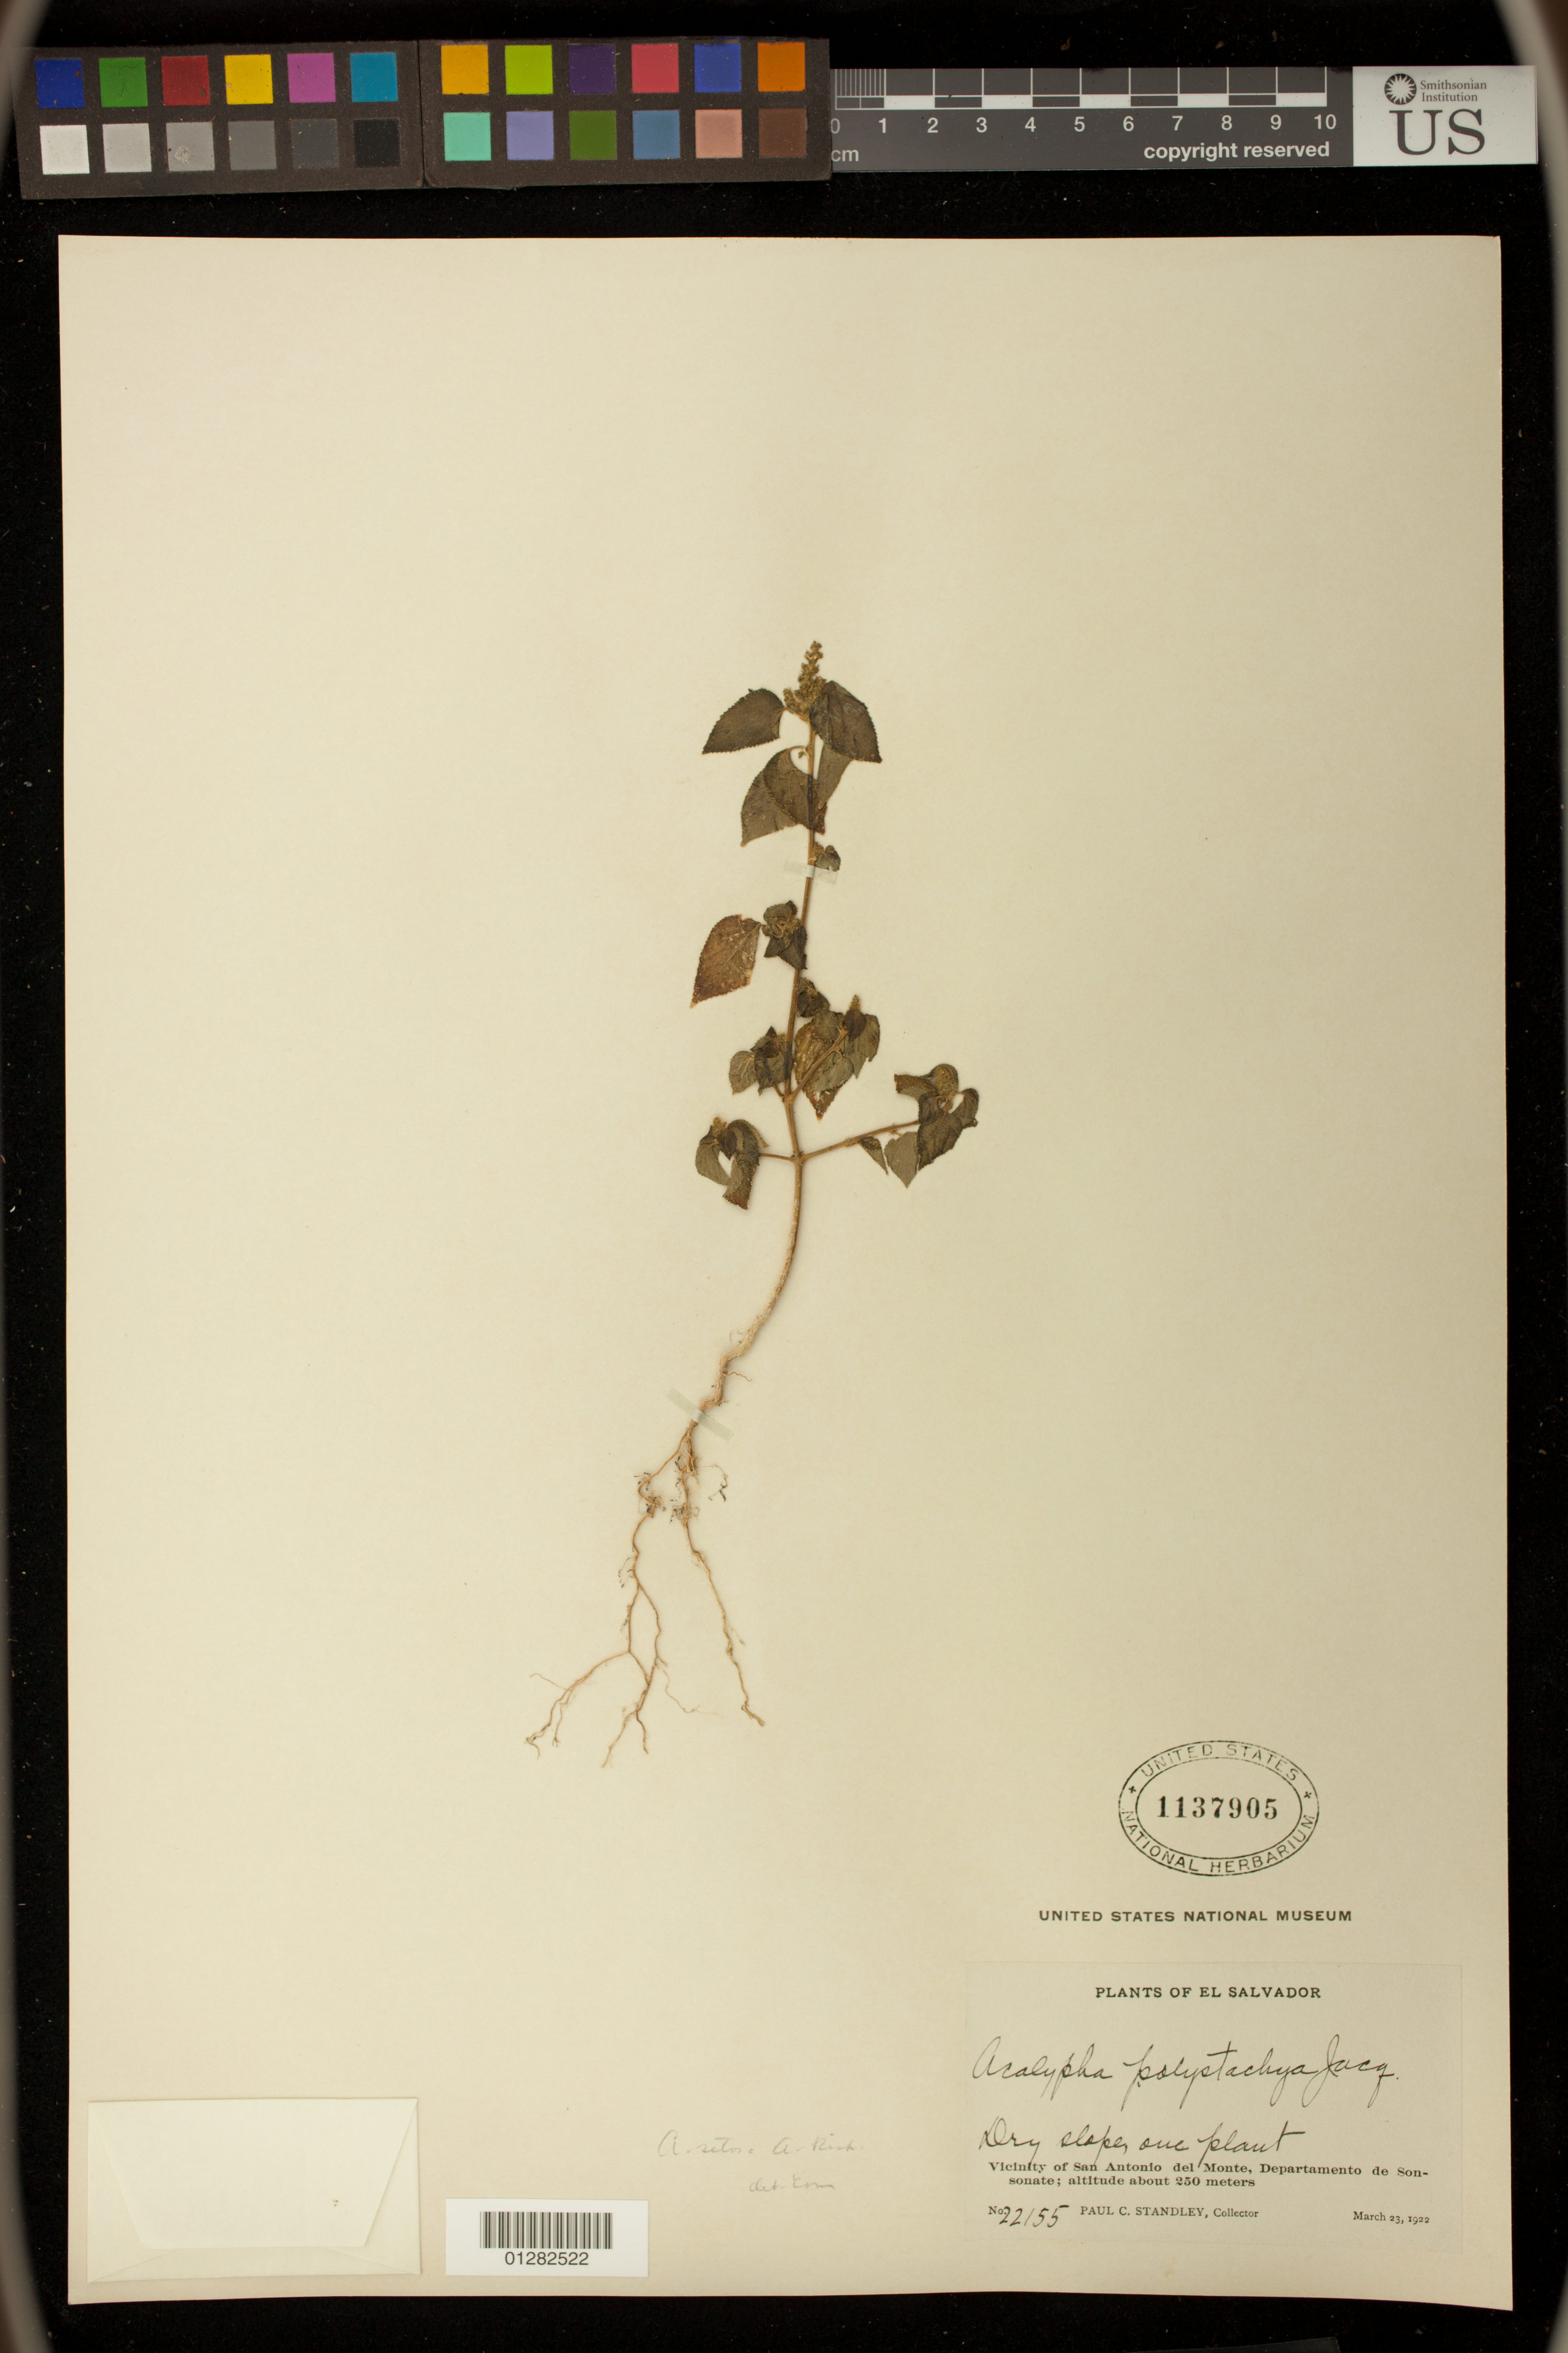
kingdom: Plantae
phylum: Tracheophyta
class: Magnoliopsida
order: Malpighiales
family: Euphorbiaceae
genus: Acalypha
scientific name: Acalypha setosa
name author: A. Rich.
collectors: P. C. Standley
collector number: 22155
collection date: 1922-03-23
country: El Salvador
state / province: Sonsonate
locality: San Antonio del Monte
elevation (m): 250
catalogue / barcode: US 1137905